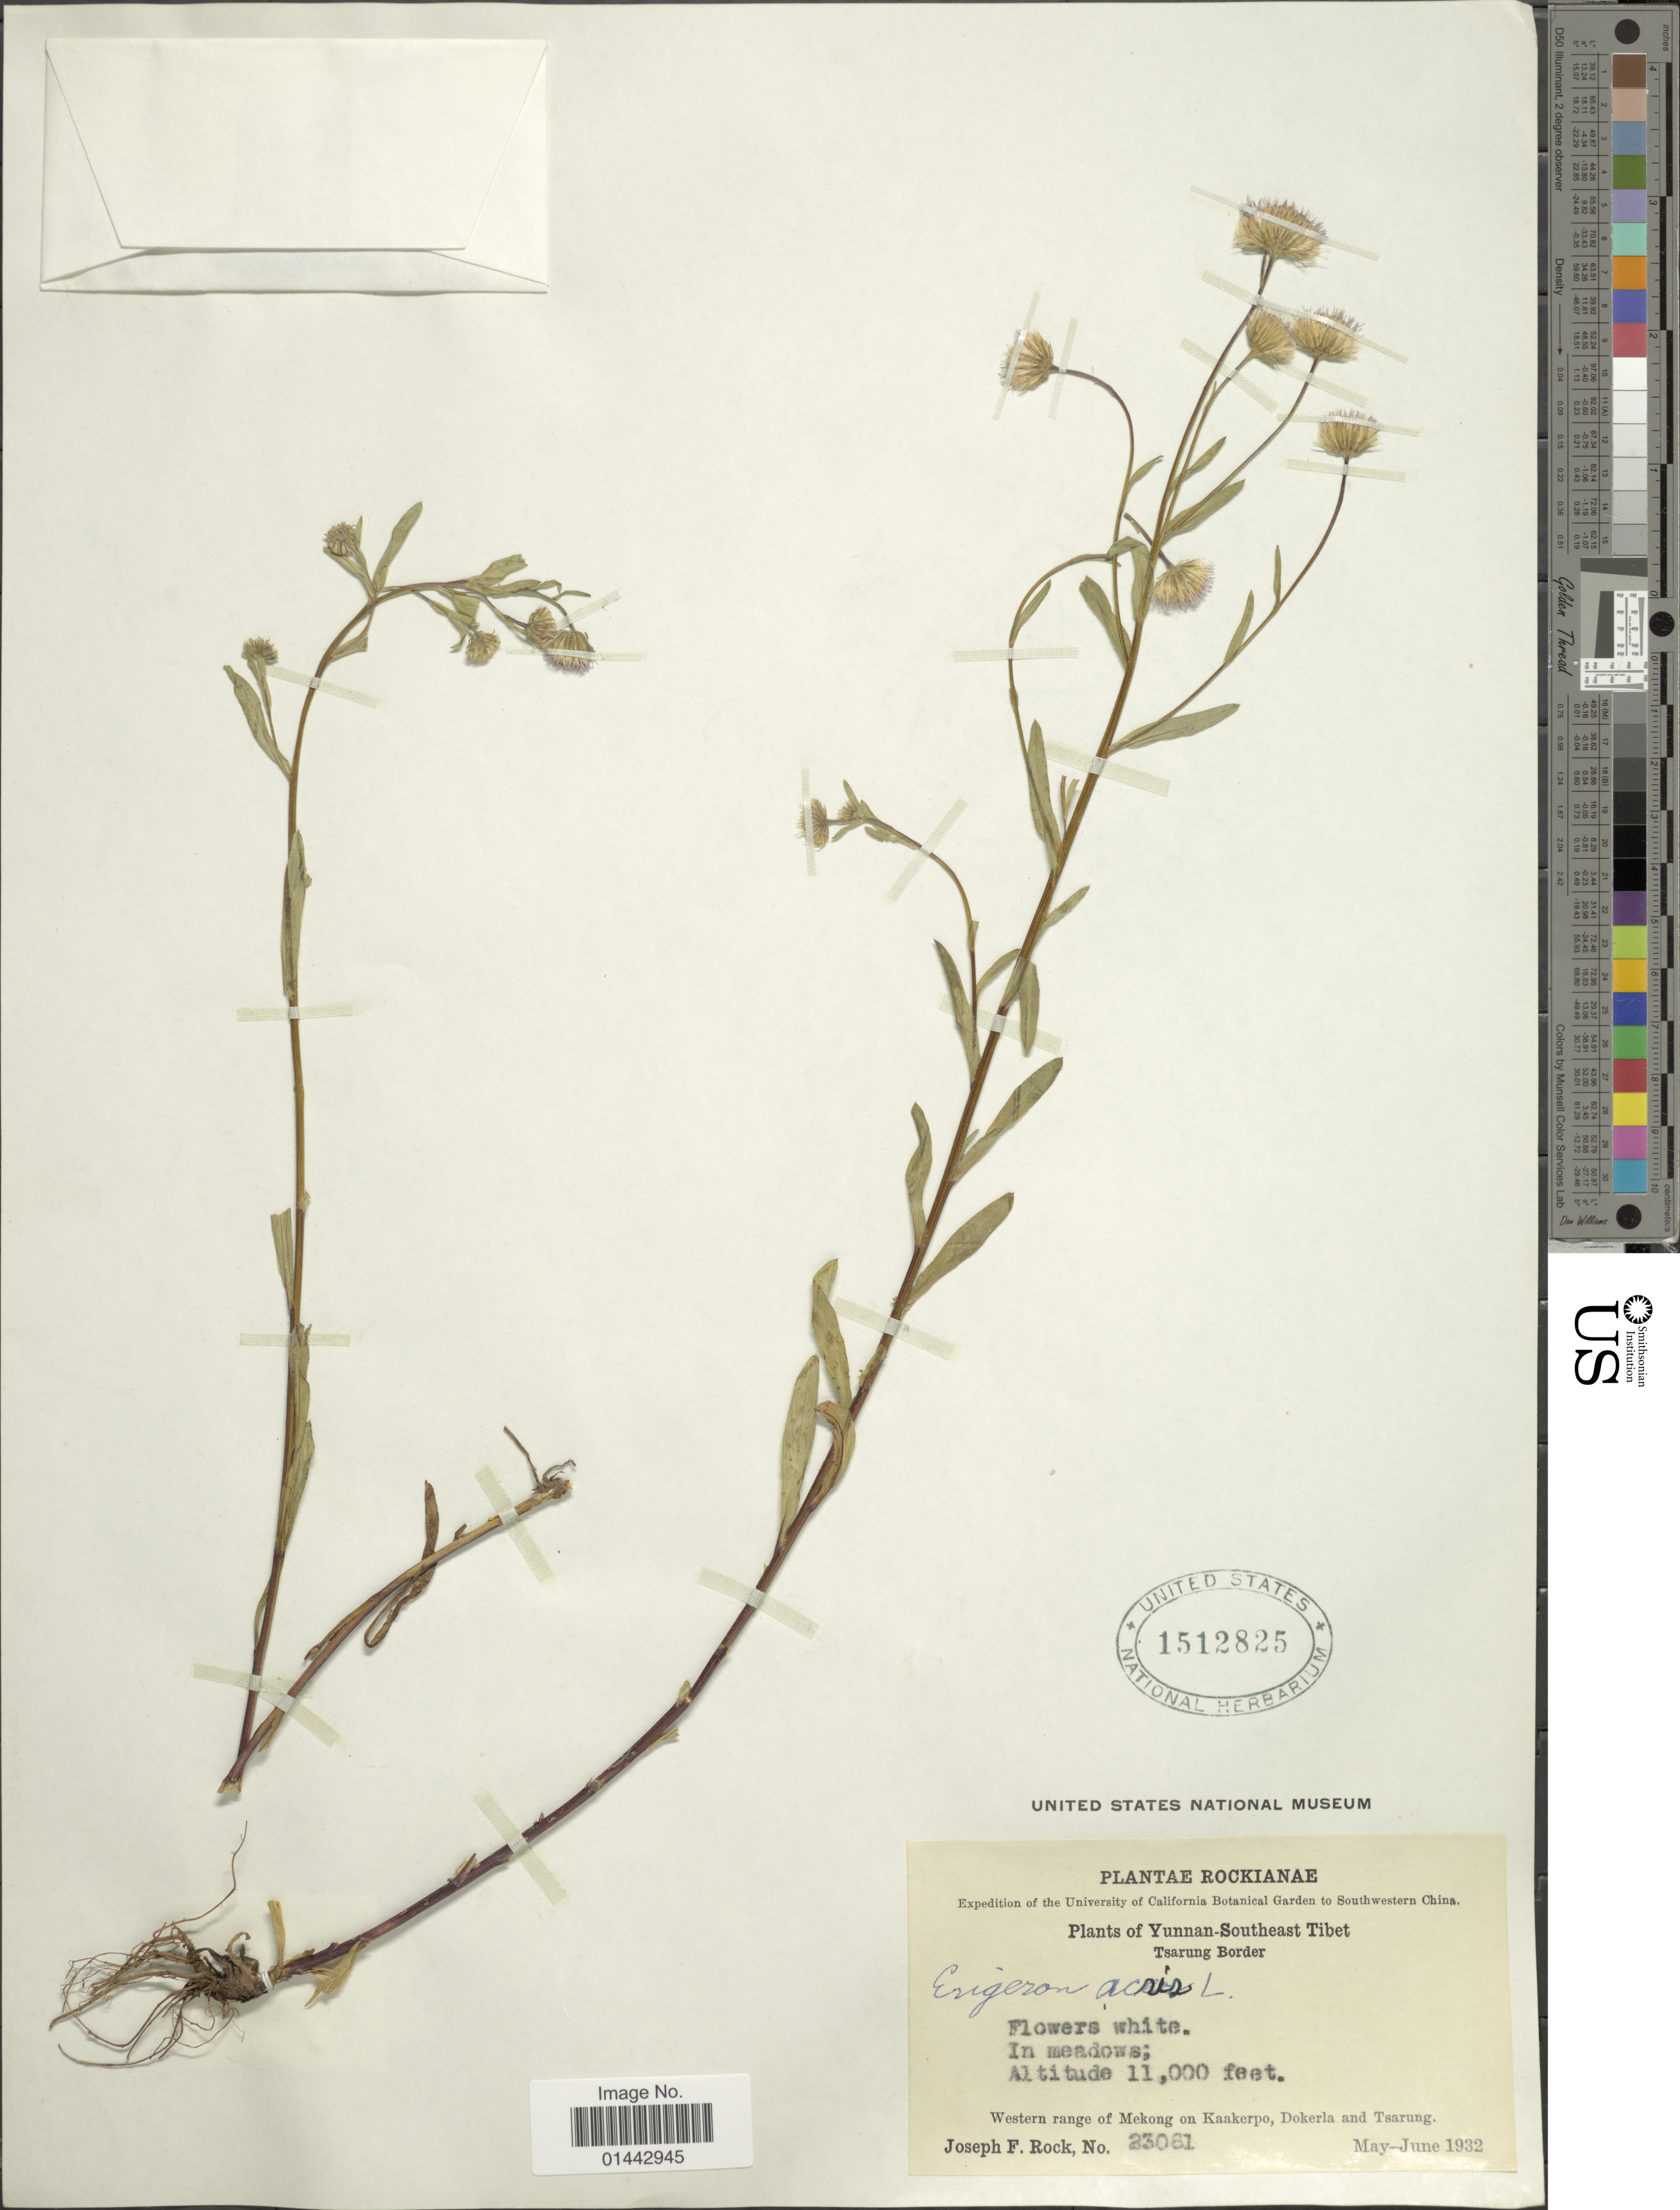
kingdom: Plantae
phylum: Tracheophyta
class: Magnoliopsida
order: Asterales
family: Asteraceae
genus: Erigeron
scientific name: Erigeron acris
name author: L.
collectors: J. F. Rock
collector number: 23061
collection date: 1932-05/1932-06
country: China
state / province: Yunnan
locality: Rockianae, Yunnan-Southeast Tibet, Tsarung Border, western edge of Mekong on Kaakerpo, Dokerla and Tsarung.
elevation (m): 3353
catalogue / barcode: US 1512825